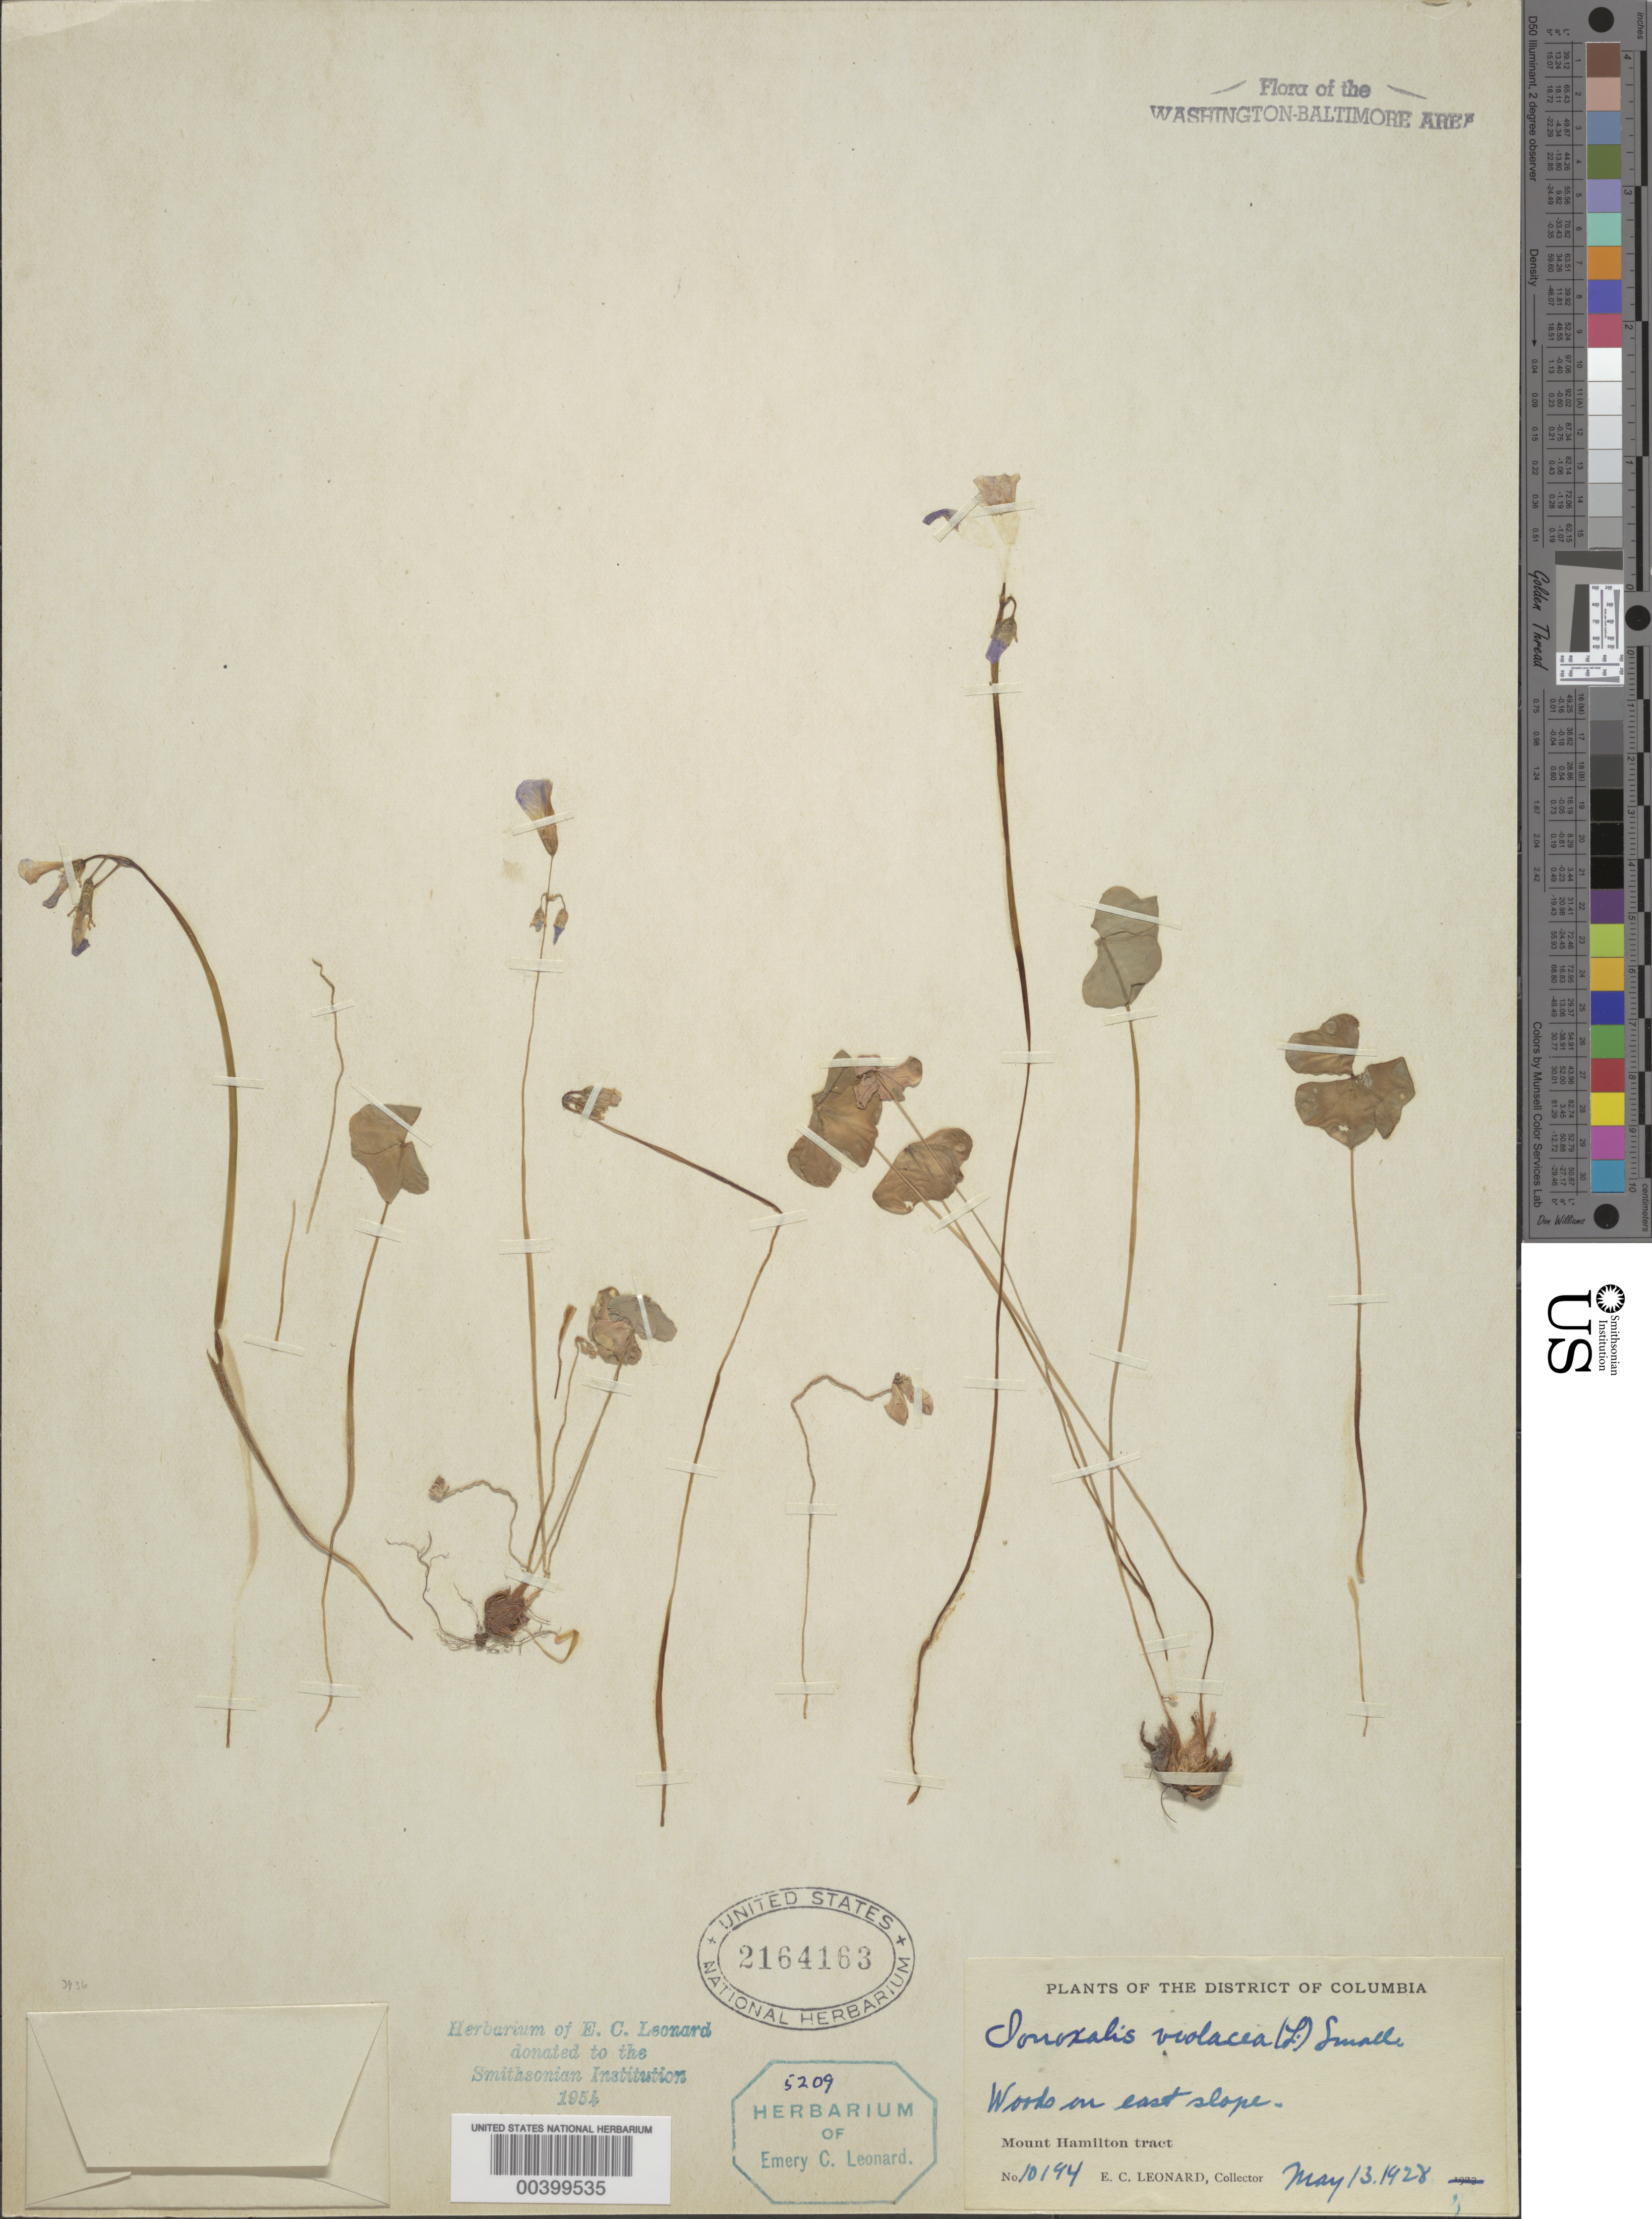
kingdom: Plantae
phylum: Tracheophyta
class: Magnoliopsida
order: Oxalidales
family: Oxalidaceae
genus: Oxalis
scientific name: Oxalis violacea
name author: L.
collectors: E. C. Leonard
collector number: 10194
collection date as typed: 13 May 1928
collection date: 1928-05-13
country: United States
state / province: District of Columbia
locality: Mount Hamilton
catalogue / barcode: US 2164163